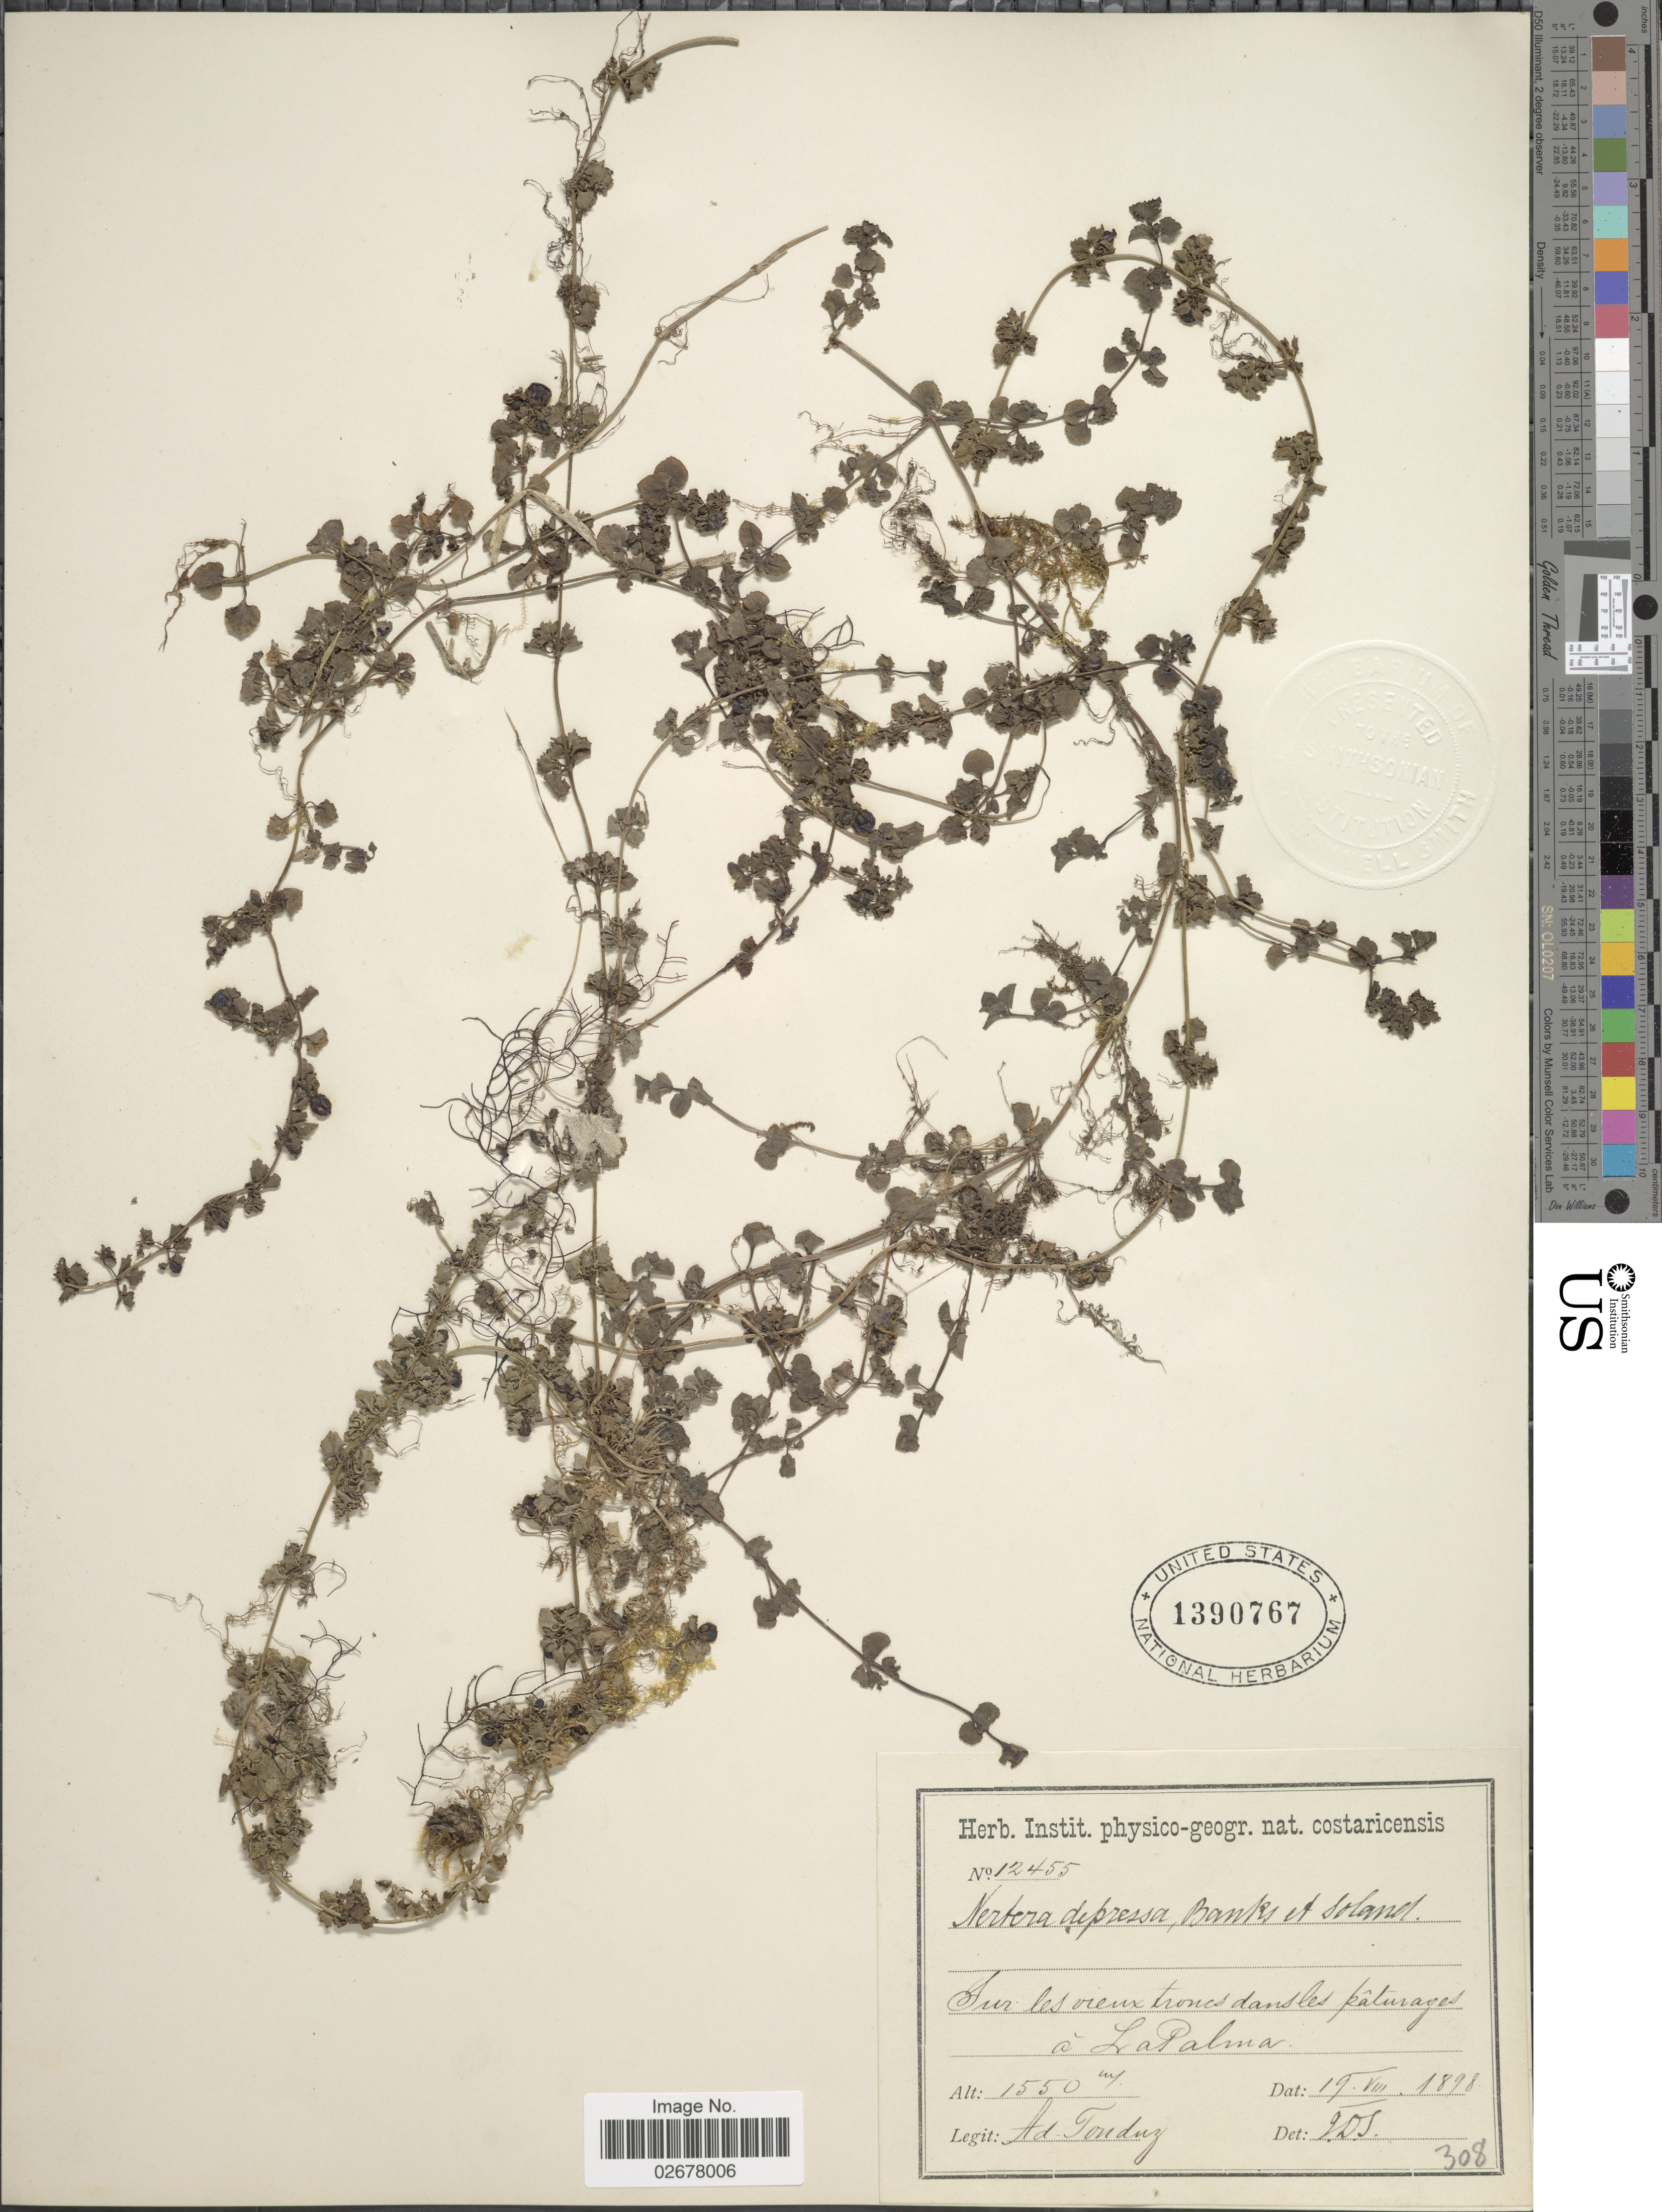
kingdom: Plantae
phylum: Tracheophyta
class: Magnoliopsida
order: Gentianales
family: Rubiaceae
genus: Nertera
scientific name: Nertera depressa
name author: Banks & Sol. ex Gaertn.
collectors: A. Tonduz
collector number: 12455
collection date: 1898-08-19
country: Costa Rica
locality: Sur les vieux troncs dans les pâturages á La Palma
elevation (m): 1550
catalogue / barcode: US 1390767